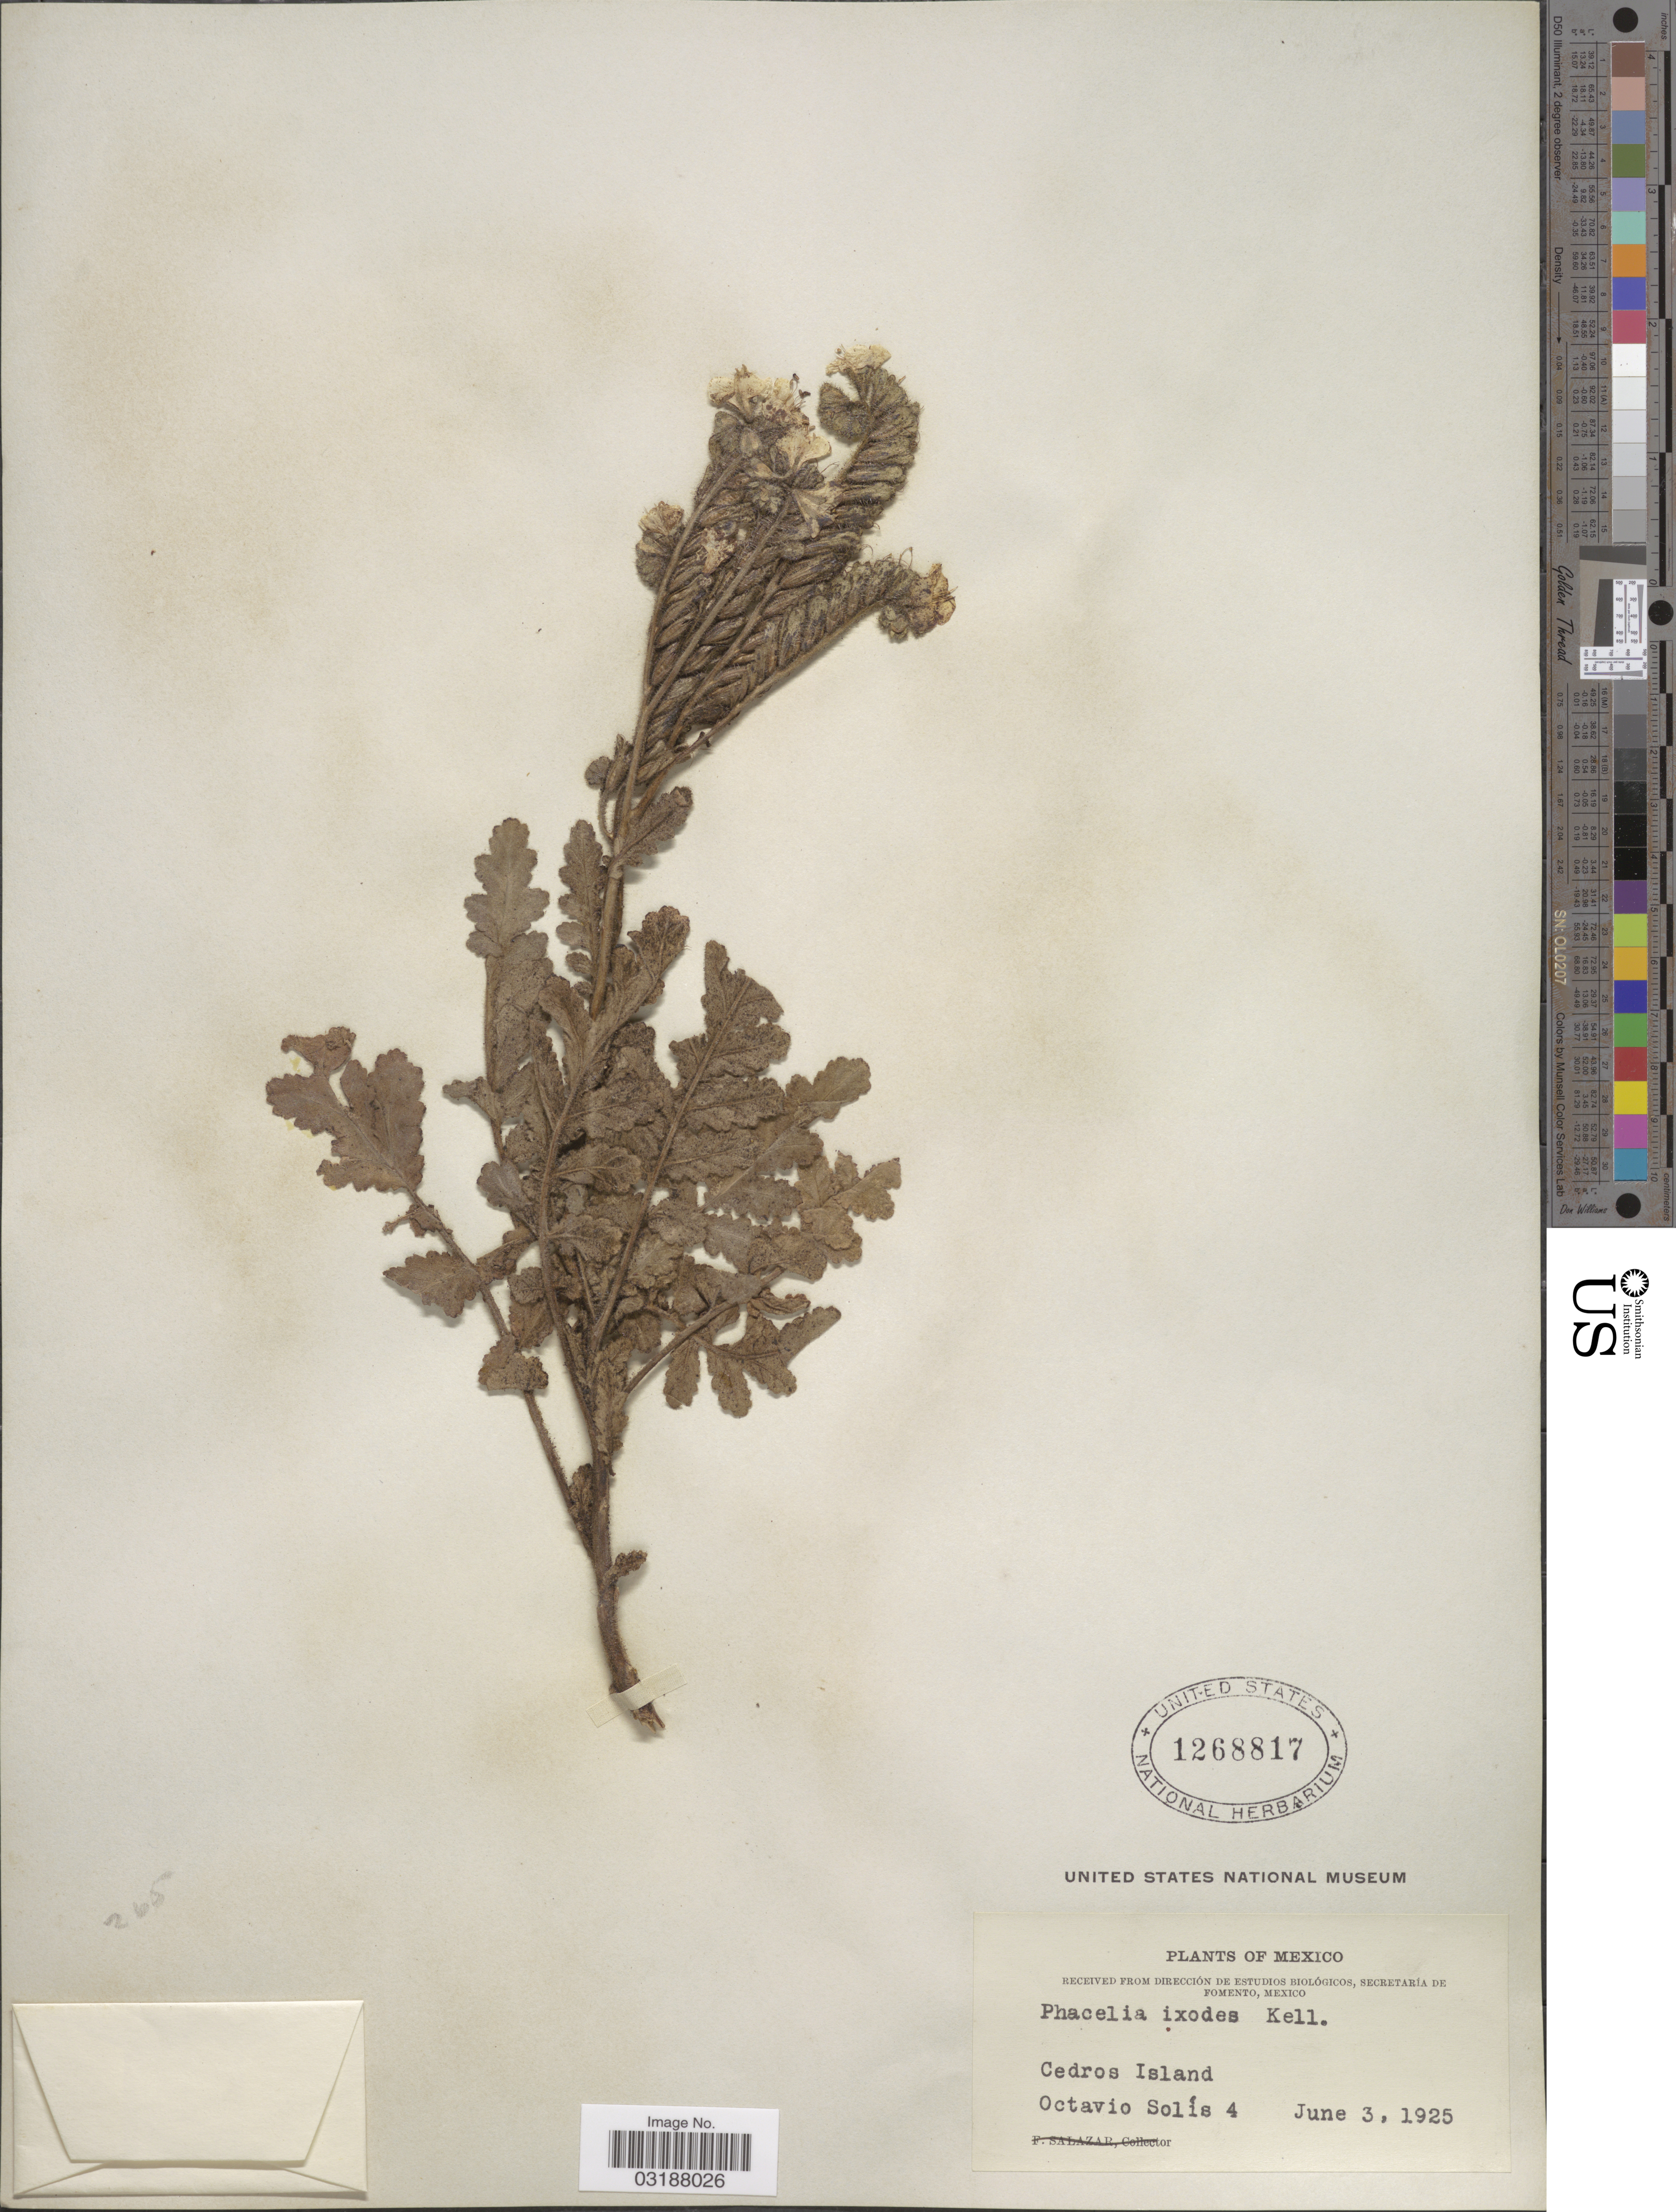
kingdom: Plantae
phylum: Tracheophyta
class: Magnoliopsida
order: Boraginales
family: Hydrophyllaceae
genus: Phacelia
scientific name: Phacelia ixodes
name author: Kellogg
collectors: O. Solis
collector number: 4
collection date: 1925-06-03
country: Mexico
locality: Cedros Island.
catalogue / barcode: US 1268817